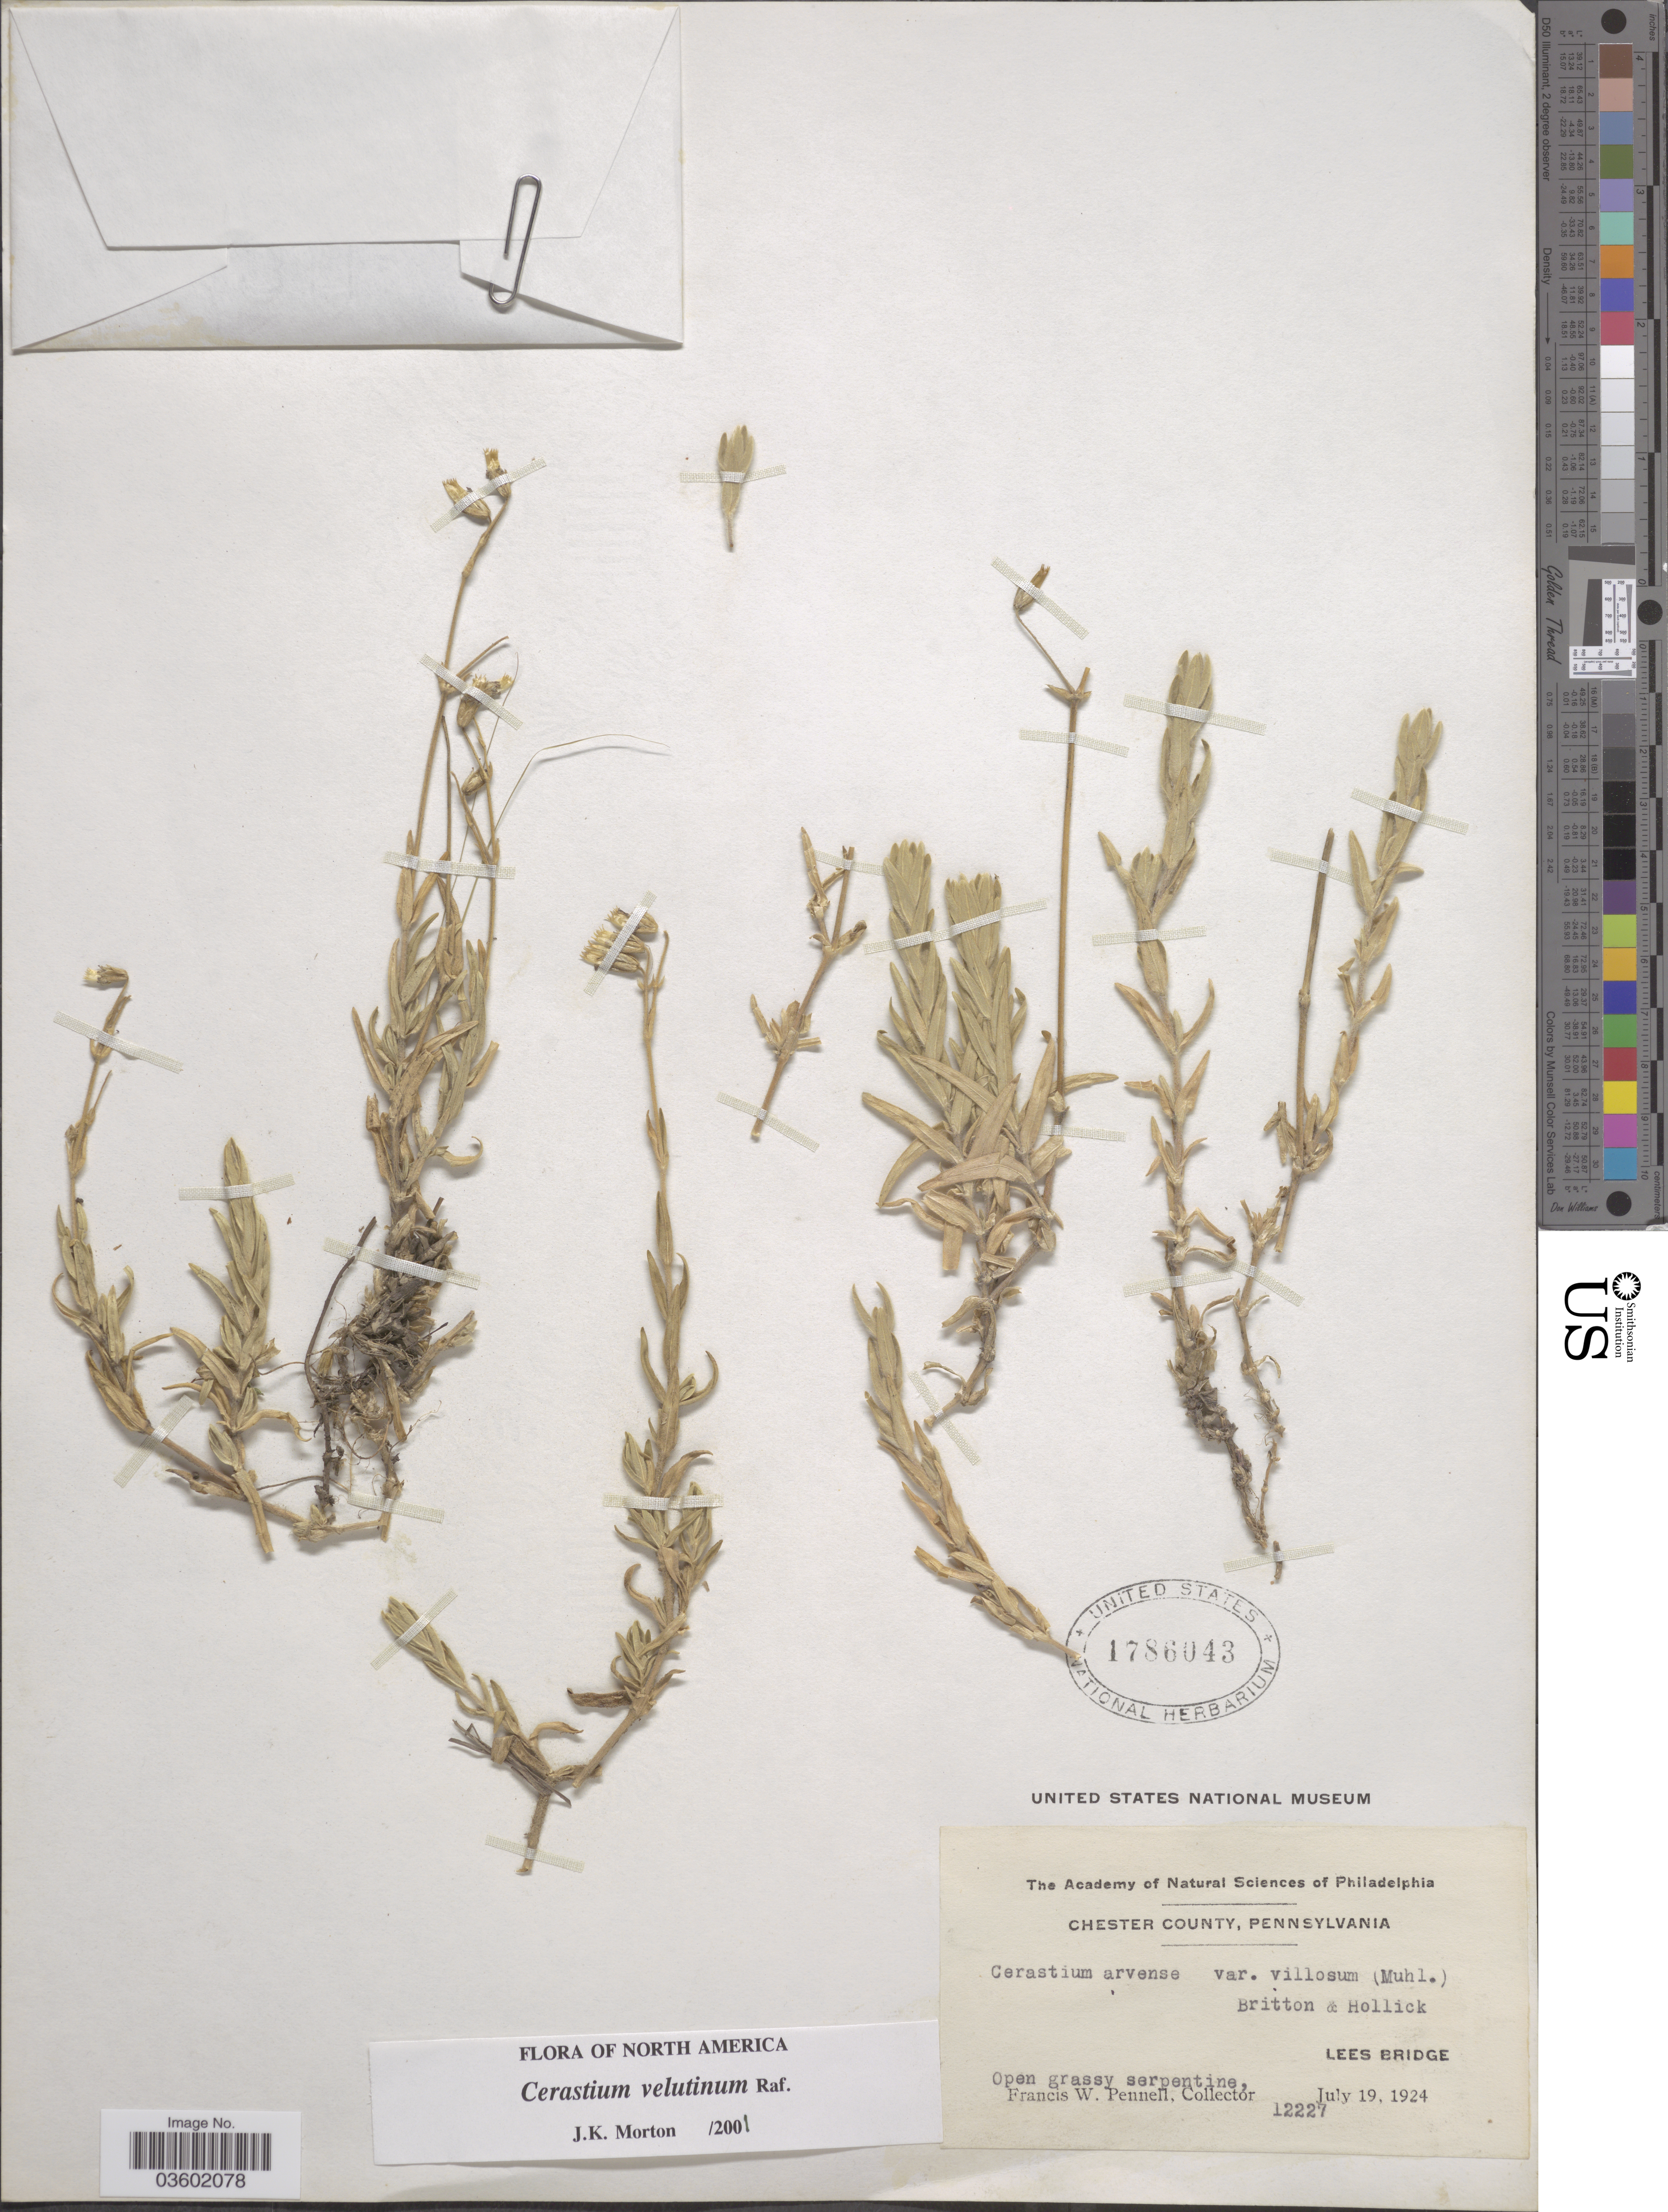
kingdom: Plantae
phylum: Tracheophyta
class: Magnoliopsida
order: Caryophyllales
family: Caryophyllaceae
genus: Cerastium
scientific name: Cerastium velutinum var. velutinum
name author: Raf.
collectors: F. W. Pennell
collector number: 12227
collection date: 1924-07-19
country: United States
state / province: Pennsylvania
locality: Chester County. Lees Bridge.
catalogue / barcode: US 1786043